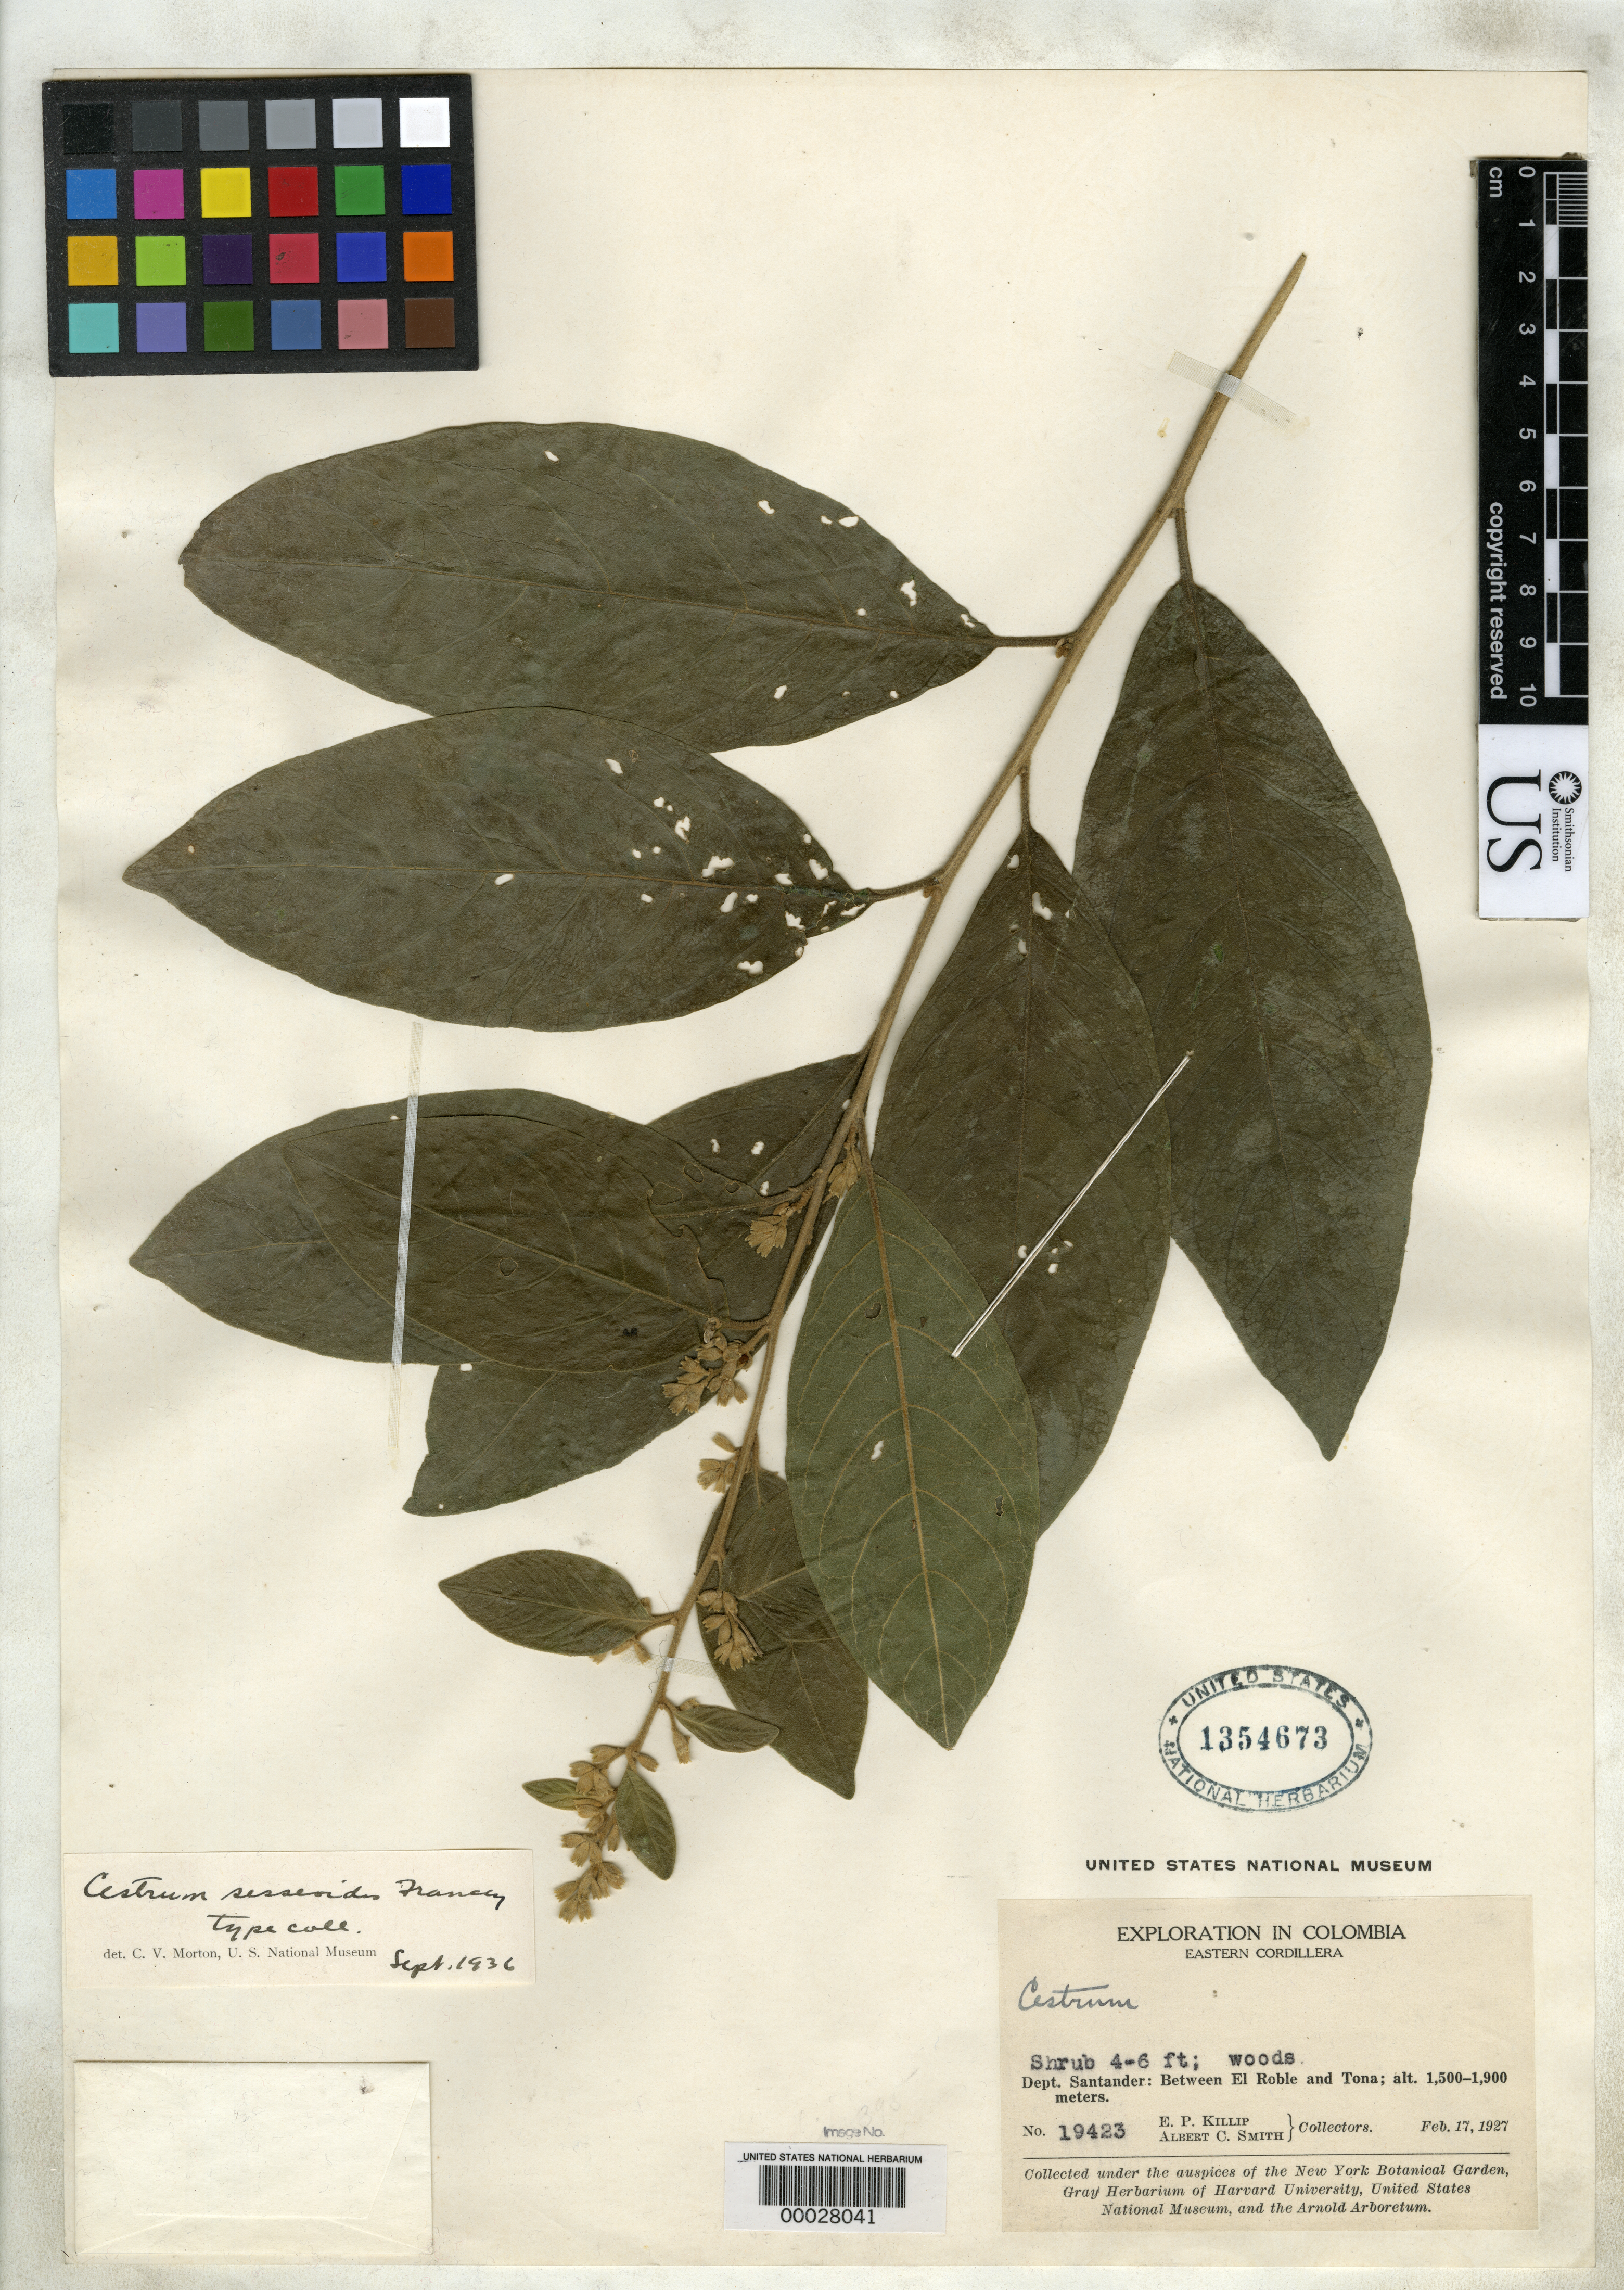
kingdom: Plantae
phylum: Tracheophyta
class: Magnoliopsida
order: Solanales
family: Solanaceae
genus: Cestrum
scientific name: Cestrum sesseoides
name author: Francey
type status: Isotype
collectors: E. P. Killip & A. C. Smith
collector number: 19423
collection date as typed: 17 Feb 1927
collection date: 1927-02-17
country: Colombia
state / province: Santander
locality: Between El Roble and Tona.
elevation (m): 1500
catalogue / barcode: US 1354673